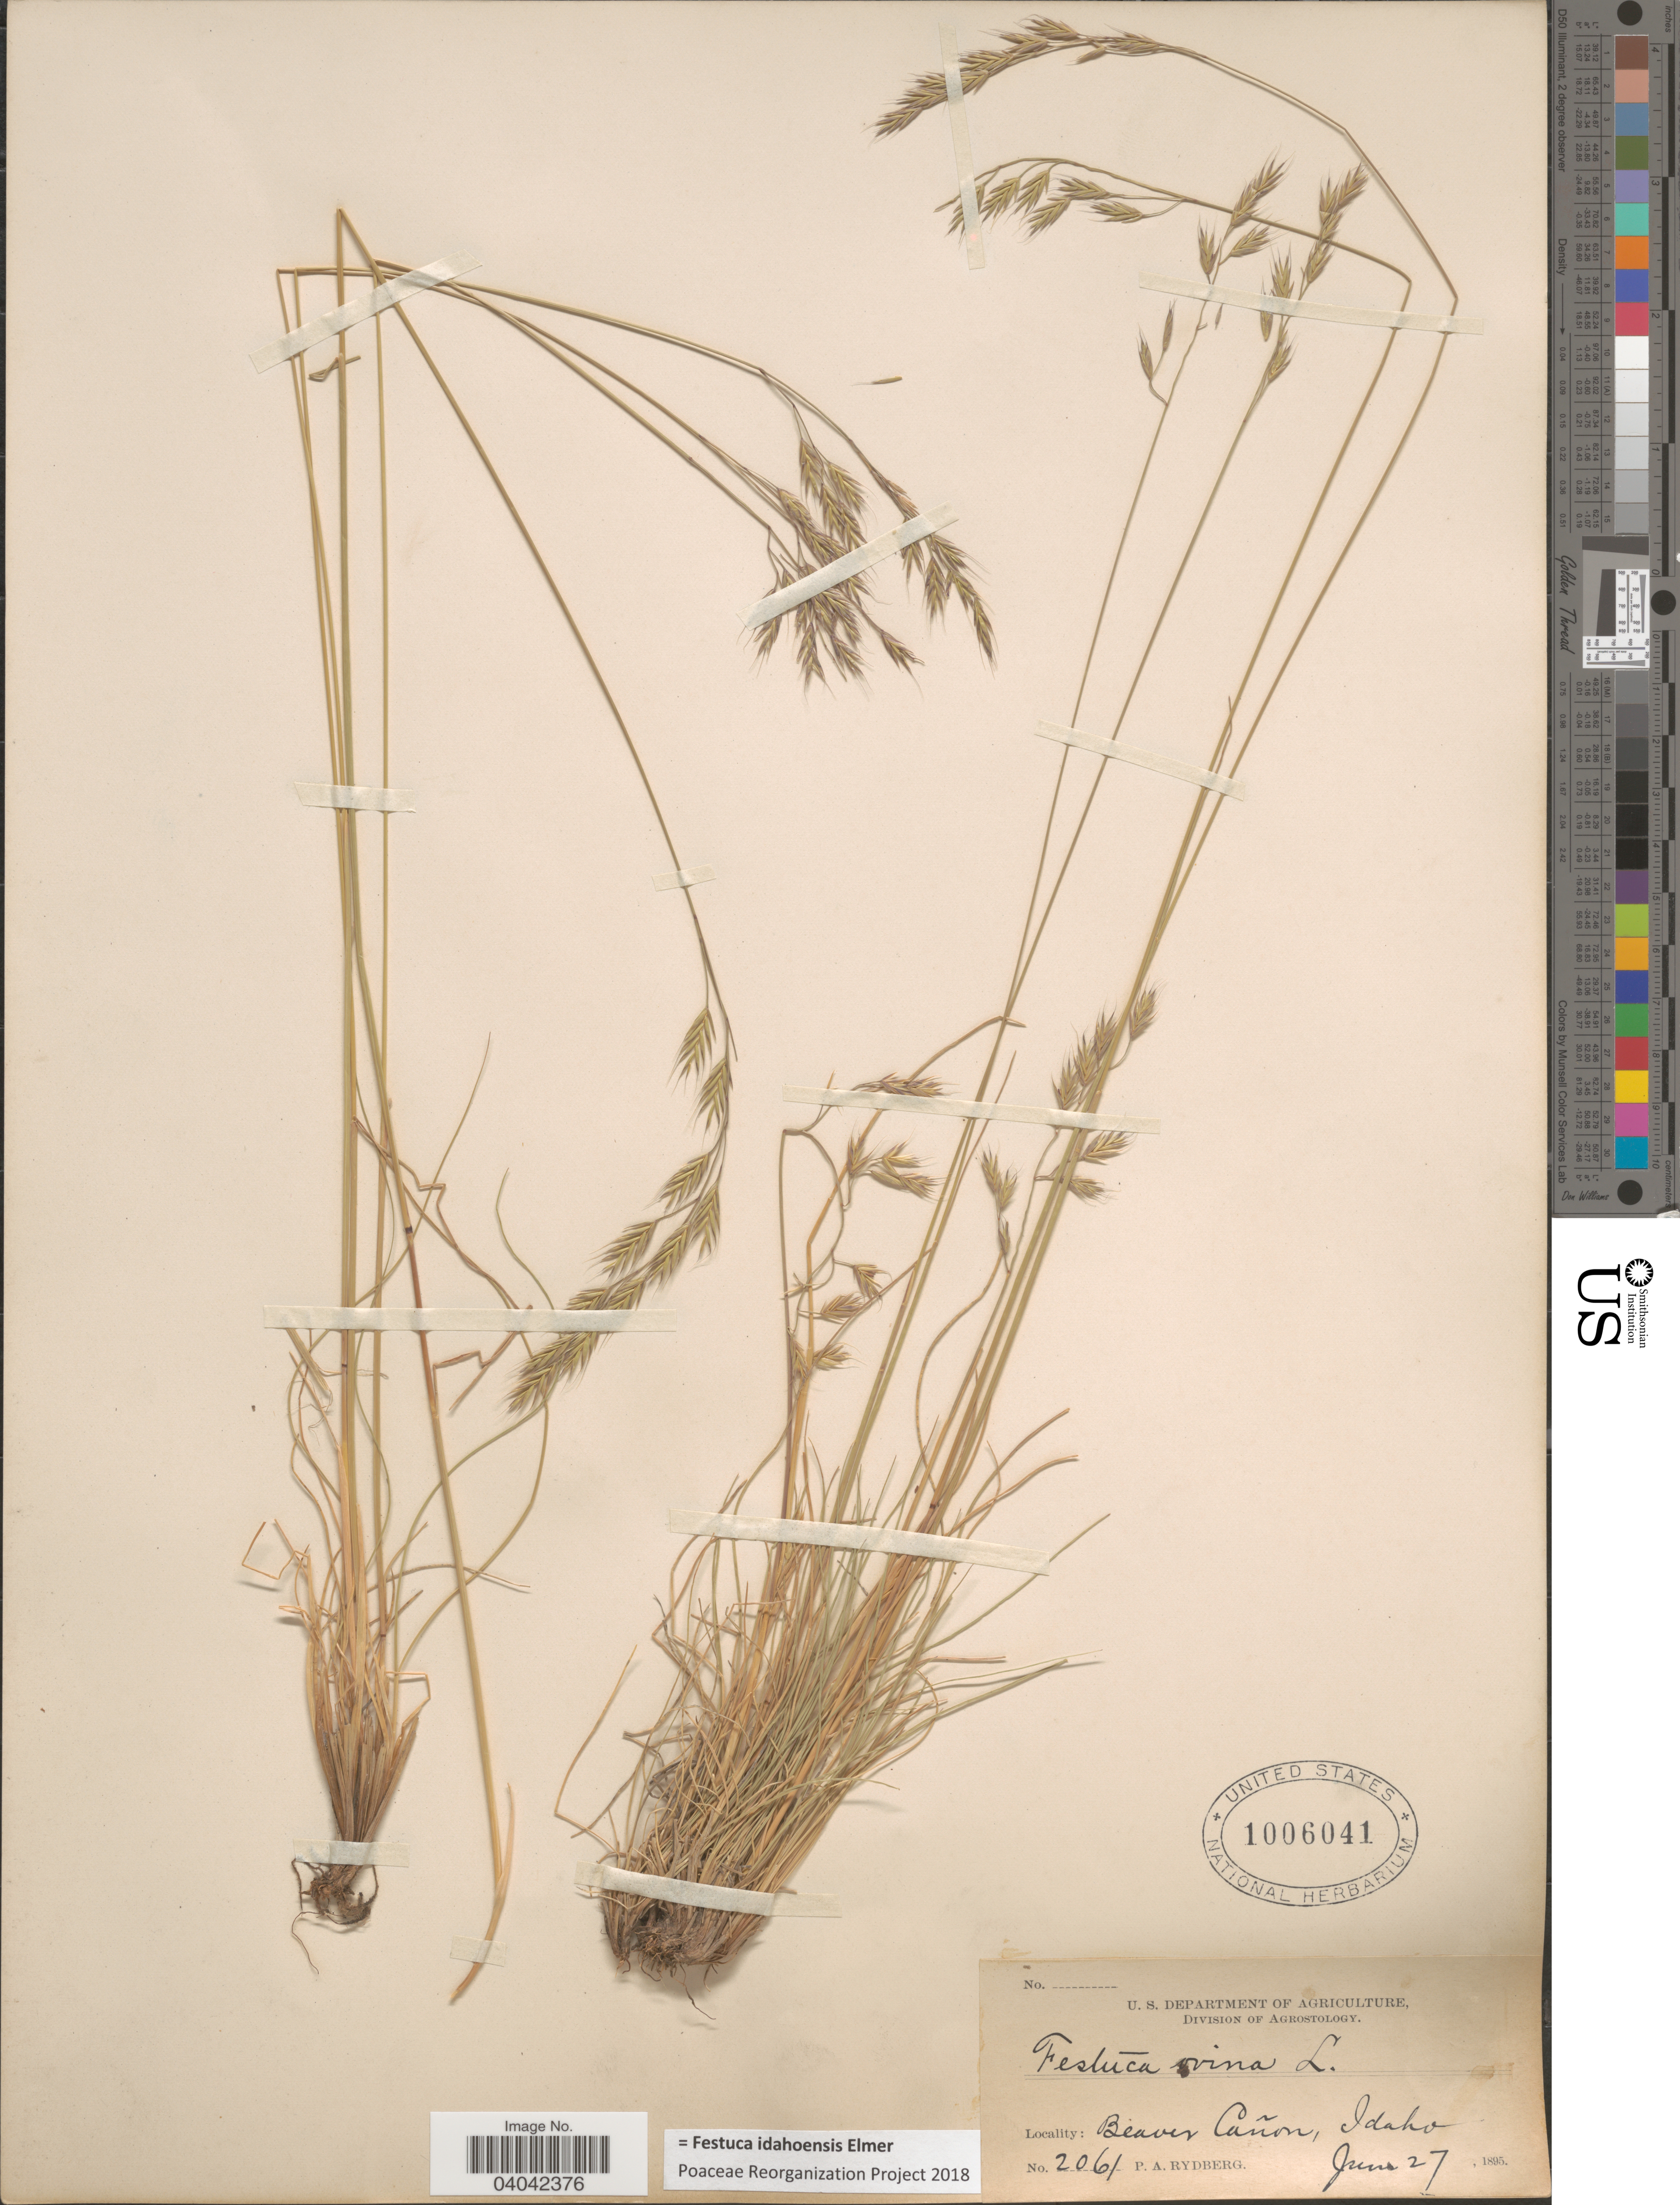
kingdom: Plantae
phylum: Tracheophyta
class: Liliopsida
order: Poales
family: Poaceae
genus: Festuca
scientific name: Festuca idahoensis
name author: Elmer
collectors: P. A. Rydberg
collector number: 2061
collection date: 1895-06-27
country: United States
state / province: Idaho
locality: Beaver Cañon.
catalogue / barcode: US 1006041